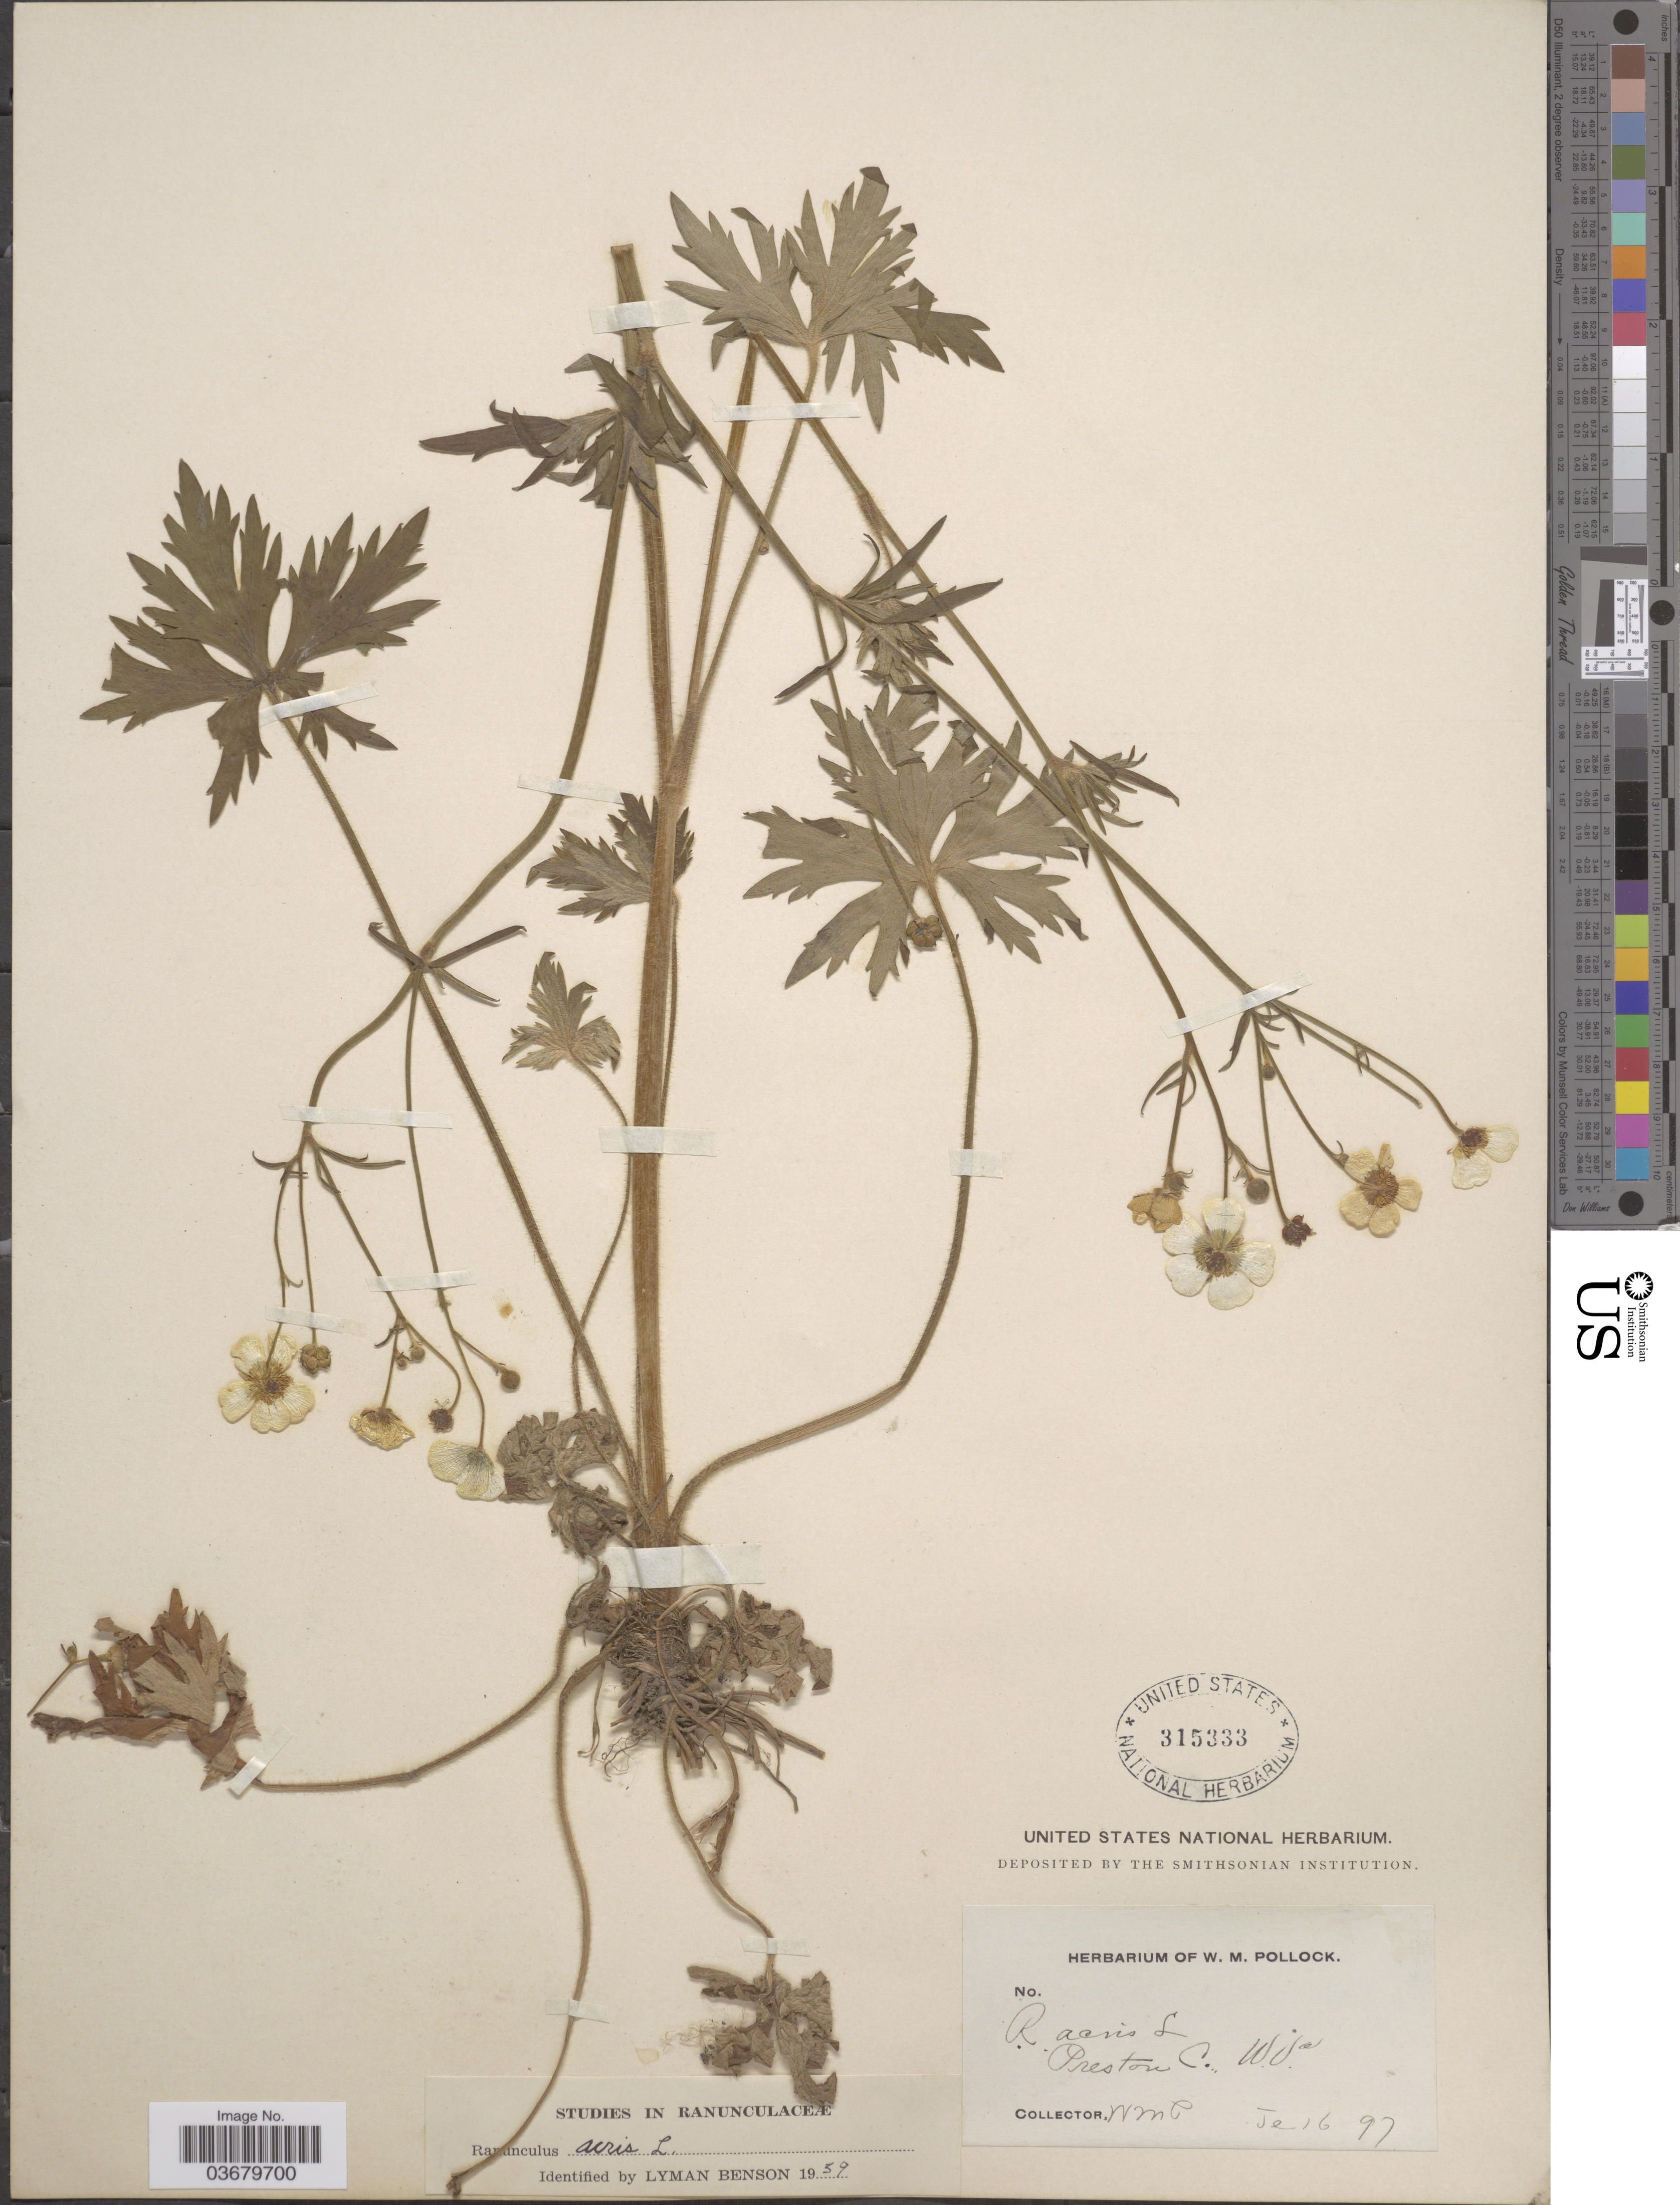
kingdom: Plantae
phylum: Tracheophyta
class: Magnoliopsida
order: Ranunculales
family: Ranunculaceae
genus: Ranunculus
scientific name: Ranunculus acris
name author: L.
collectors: W. M. Pollock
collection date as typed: Transcribed d/m/y: 16/6/97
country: United States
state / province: West Virginia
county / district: Preston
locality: Preston Co.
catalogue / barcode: US 315333